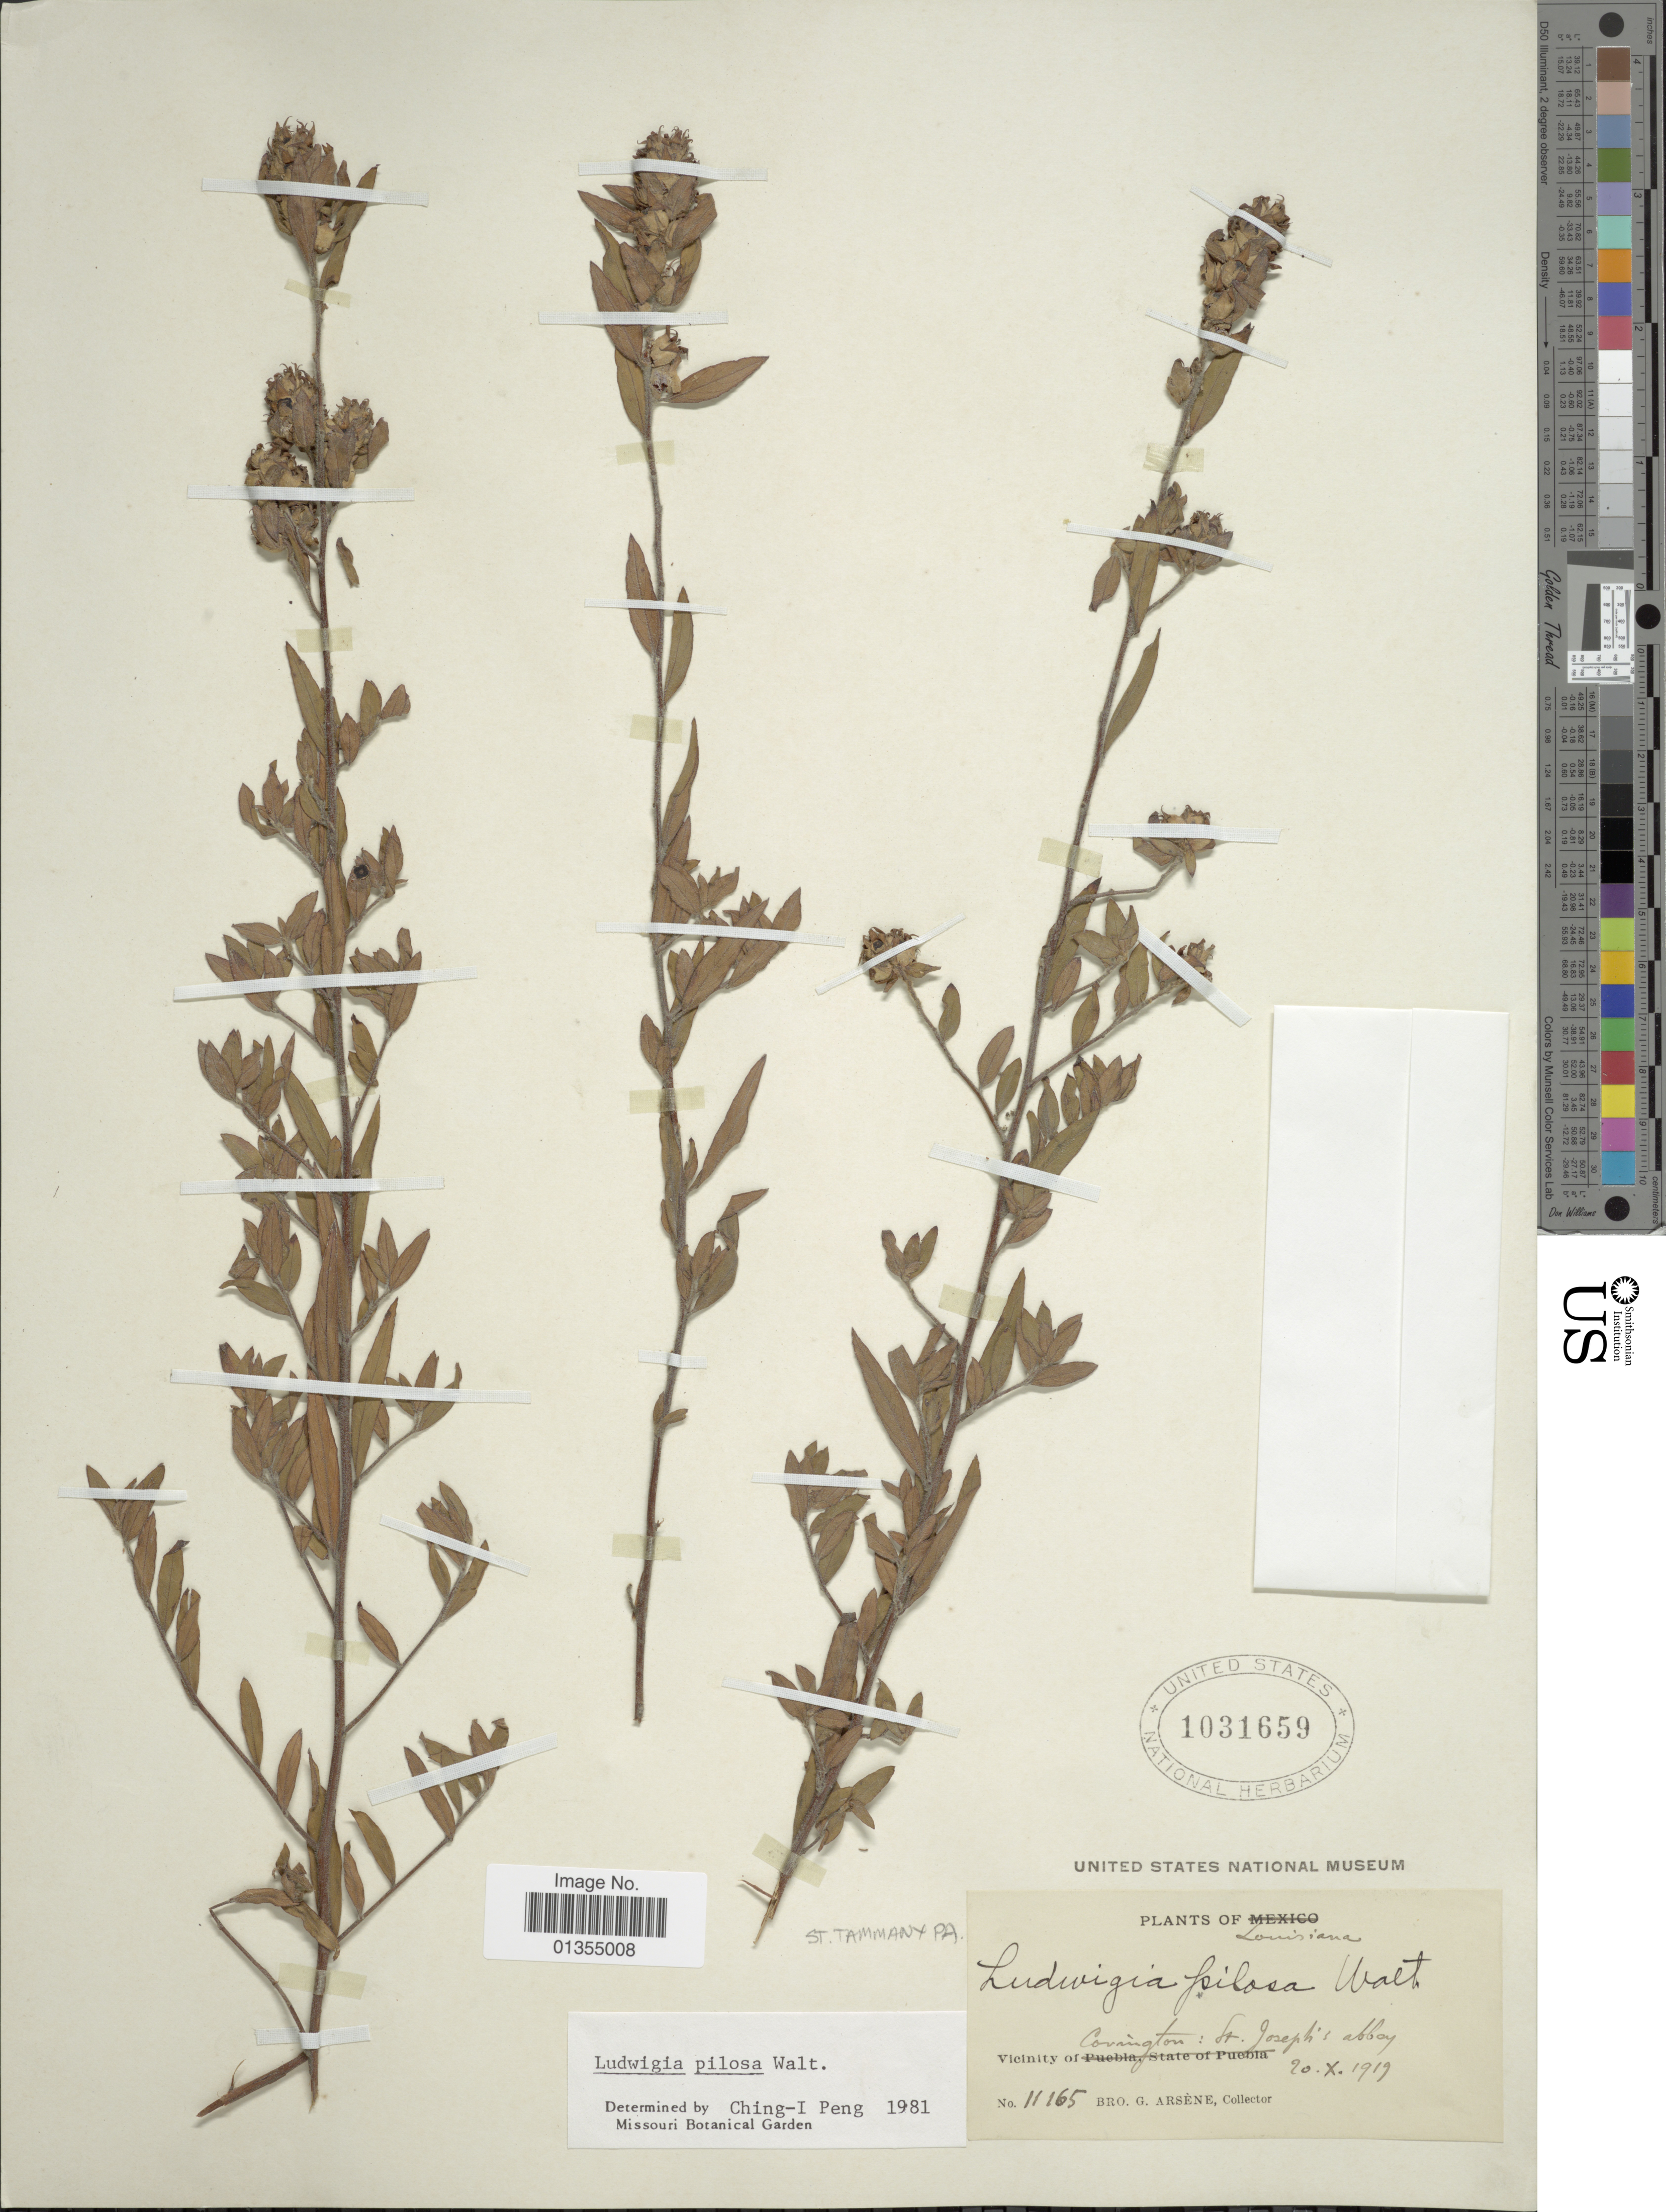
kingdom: Plantae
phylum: Tracheophyta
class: Magnoliopsida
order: Myrtales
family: Onagraceae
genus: Ludwigia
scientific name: Ludwigia pilosa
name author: Walter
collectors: Bro. G. Arsène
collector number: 11165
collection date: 1919-10-20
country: United States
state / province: Louisiana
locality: Vicinity of Covington: Sr. Joseph's abbay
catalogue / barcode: US 1031659